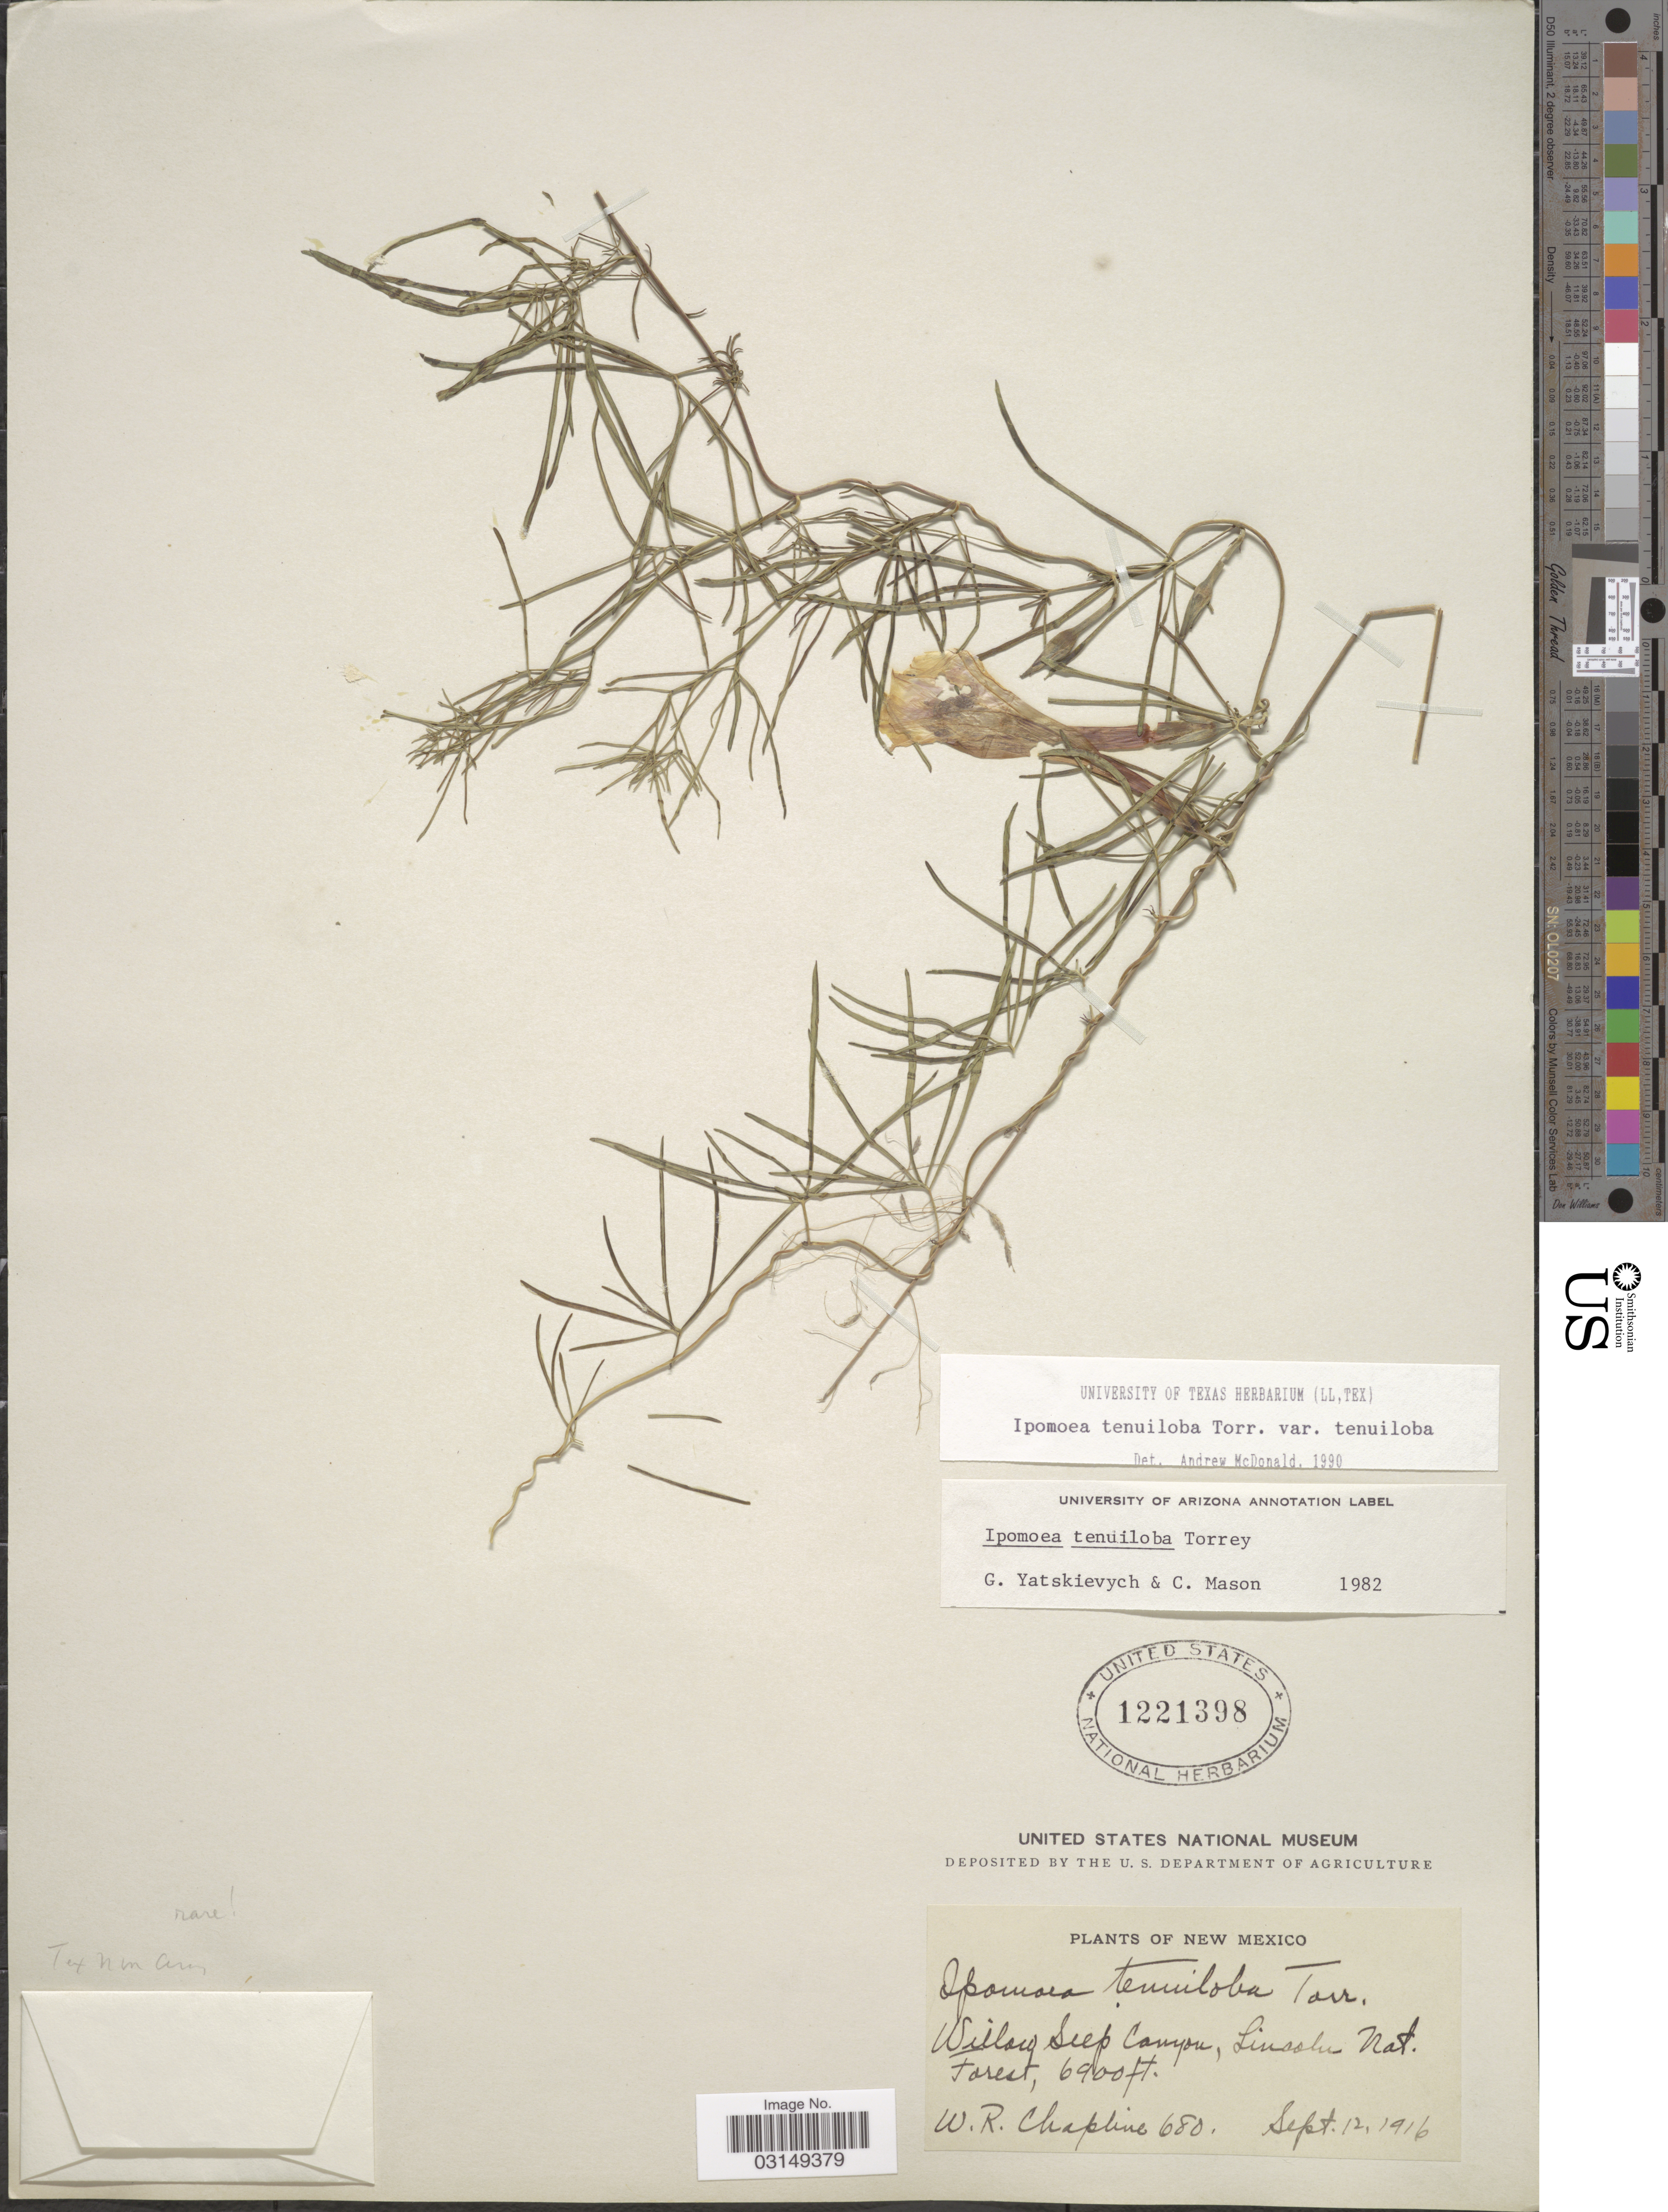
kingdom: Plantae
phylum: Tracheophyta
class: Magnoliopsida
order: Solanales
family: Convolvulaceae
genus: Ipomoea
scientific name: Ipomoea tenuiloba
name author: Torr. in Emory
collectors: W. Chapline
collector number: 680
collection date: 1916-09-12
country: United States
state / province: New Mexico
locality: Willow Seep Canyon, Lincoln Nat. Forest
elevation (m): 2103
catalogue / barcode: US 1221398